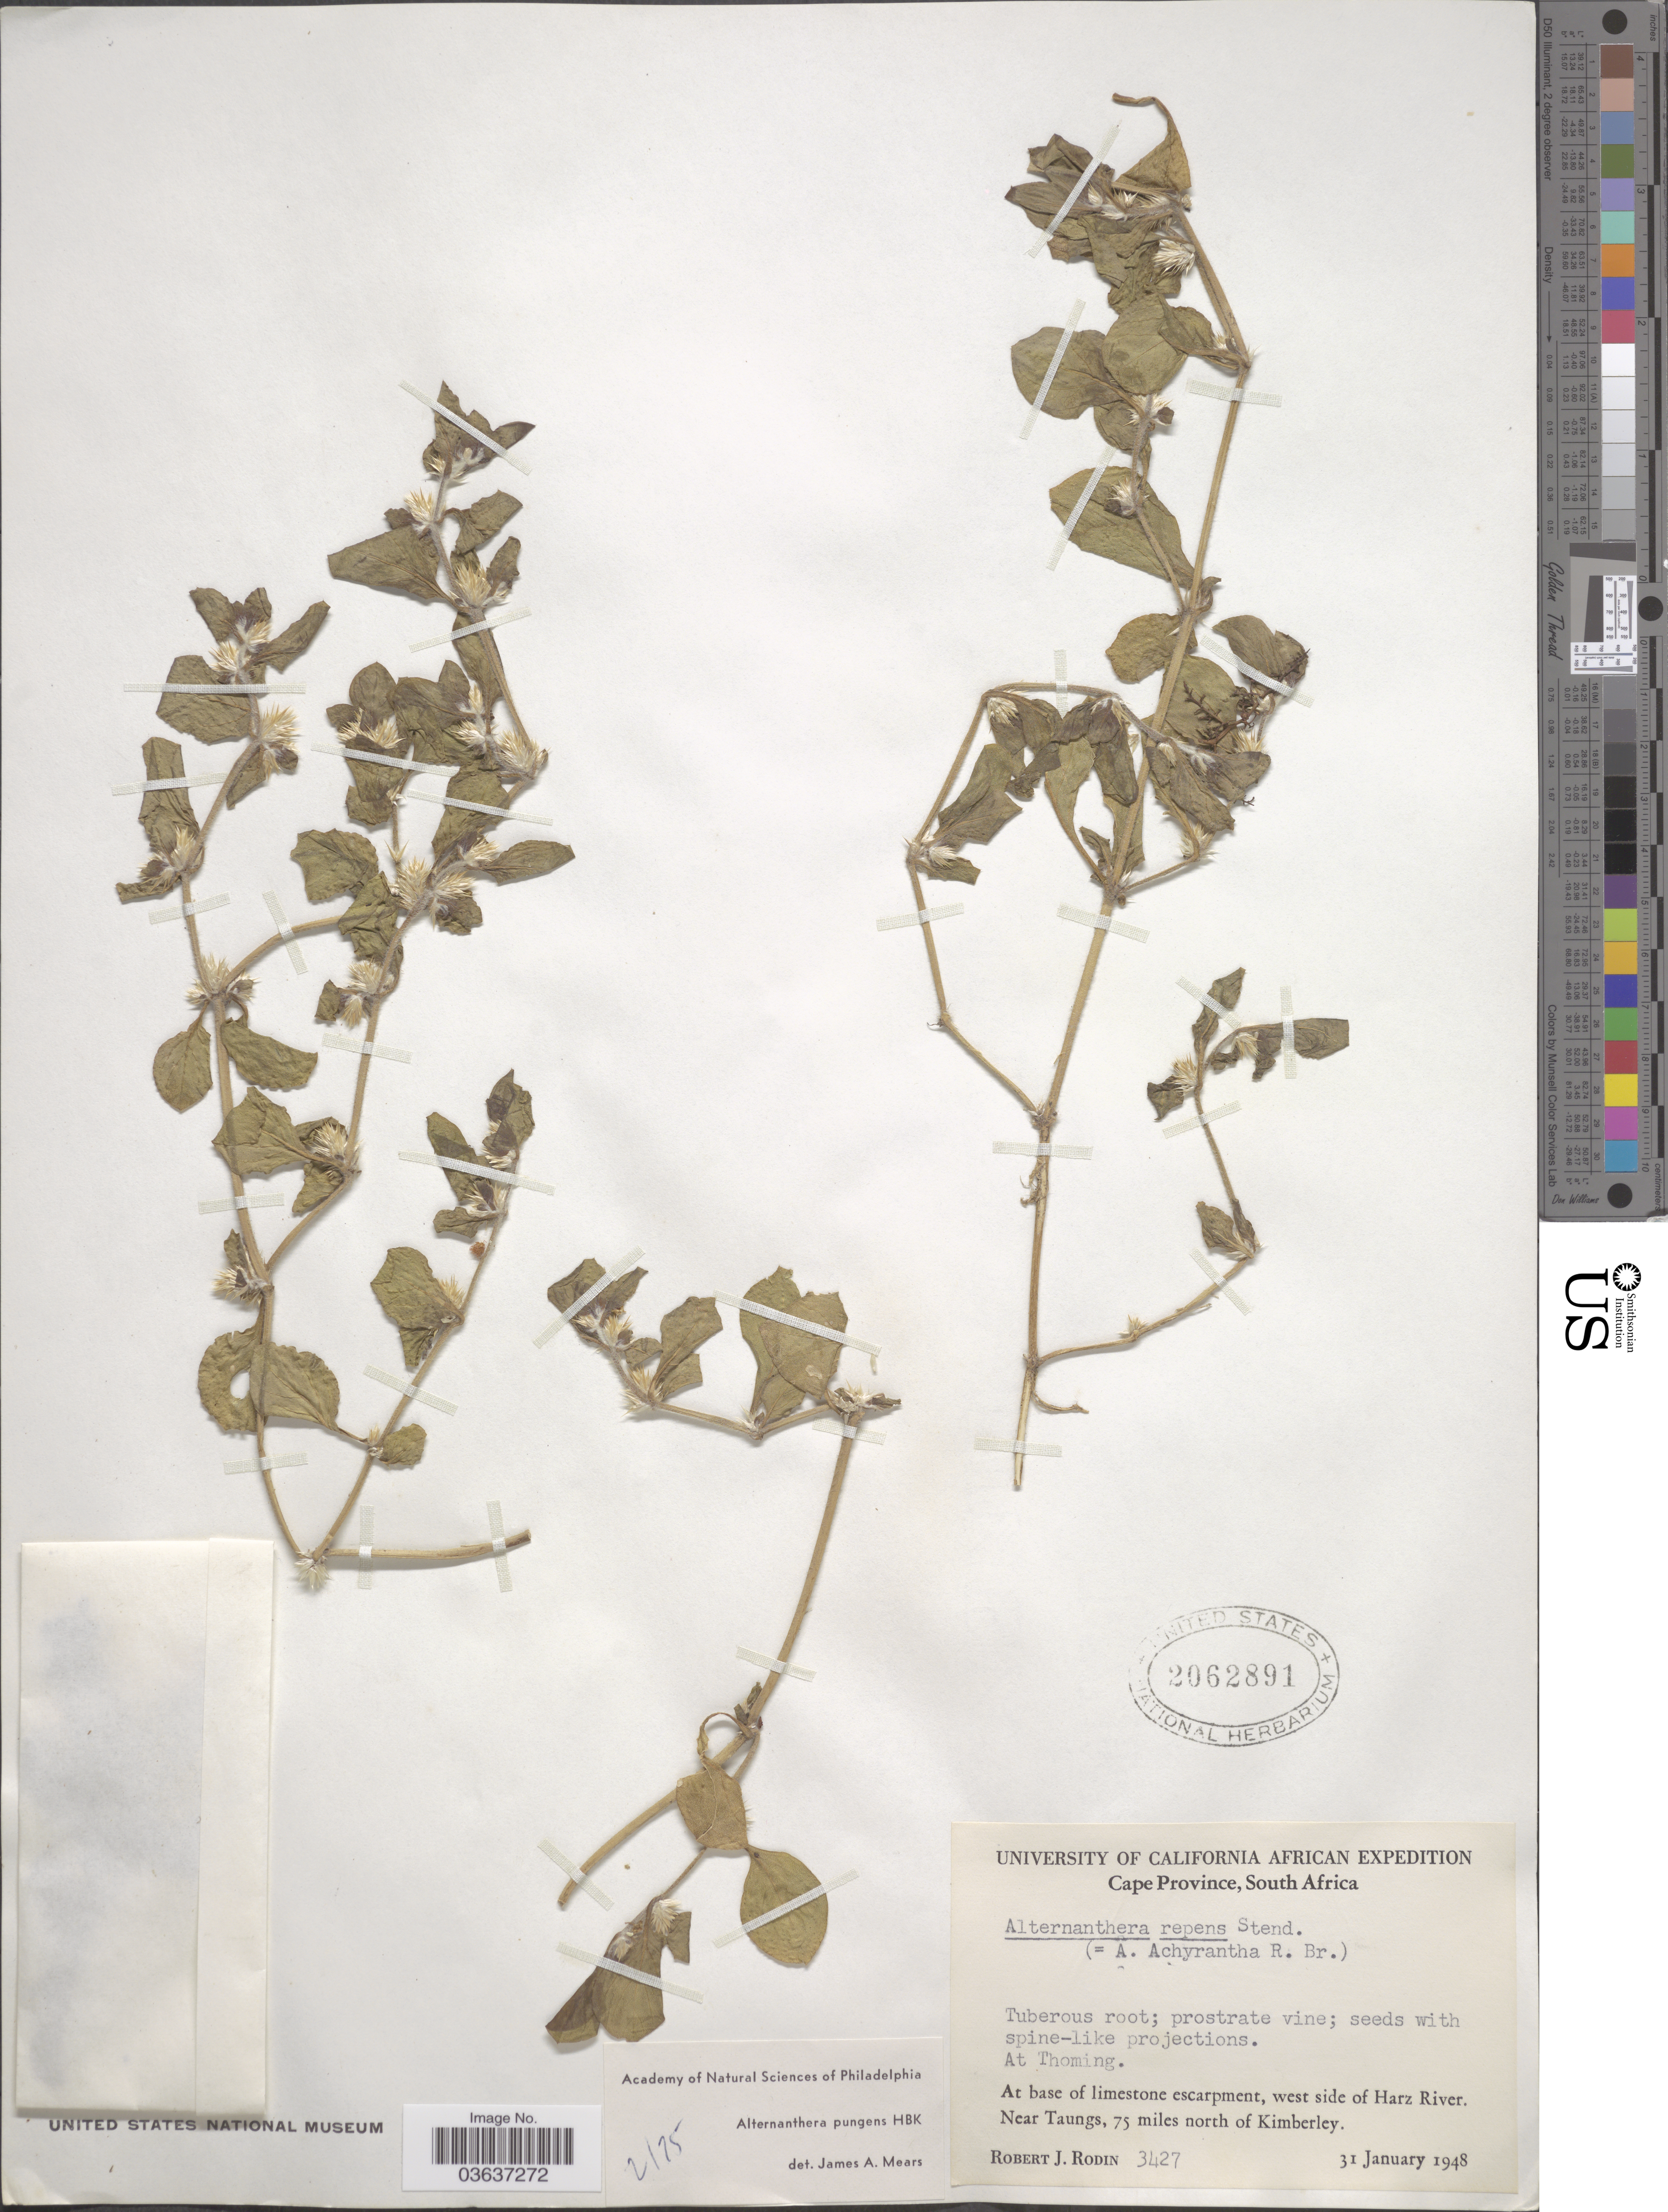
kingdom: Plantae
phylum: Tracheophyta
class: Magnoliopsida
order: Caryophyllales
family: Amaranthaceae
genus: Alternanthera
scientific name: Alternanthera pungens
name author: Kunth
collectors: R. J. Rodin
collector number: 3427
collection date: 1948-01-31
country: South Africa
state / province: Northern Cape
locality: At Thoming. At base of limestone escarpment, west side of Harz River. Near Taungs, 75 miles north of Kimberley.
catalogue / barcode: US 2062891